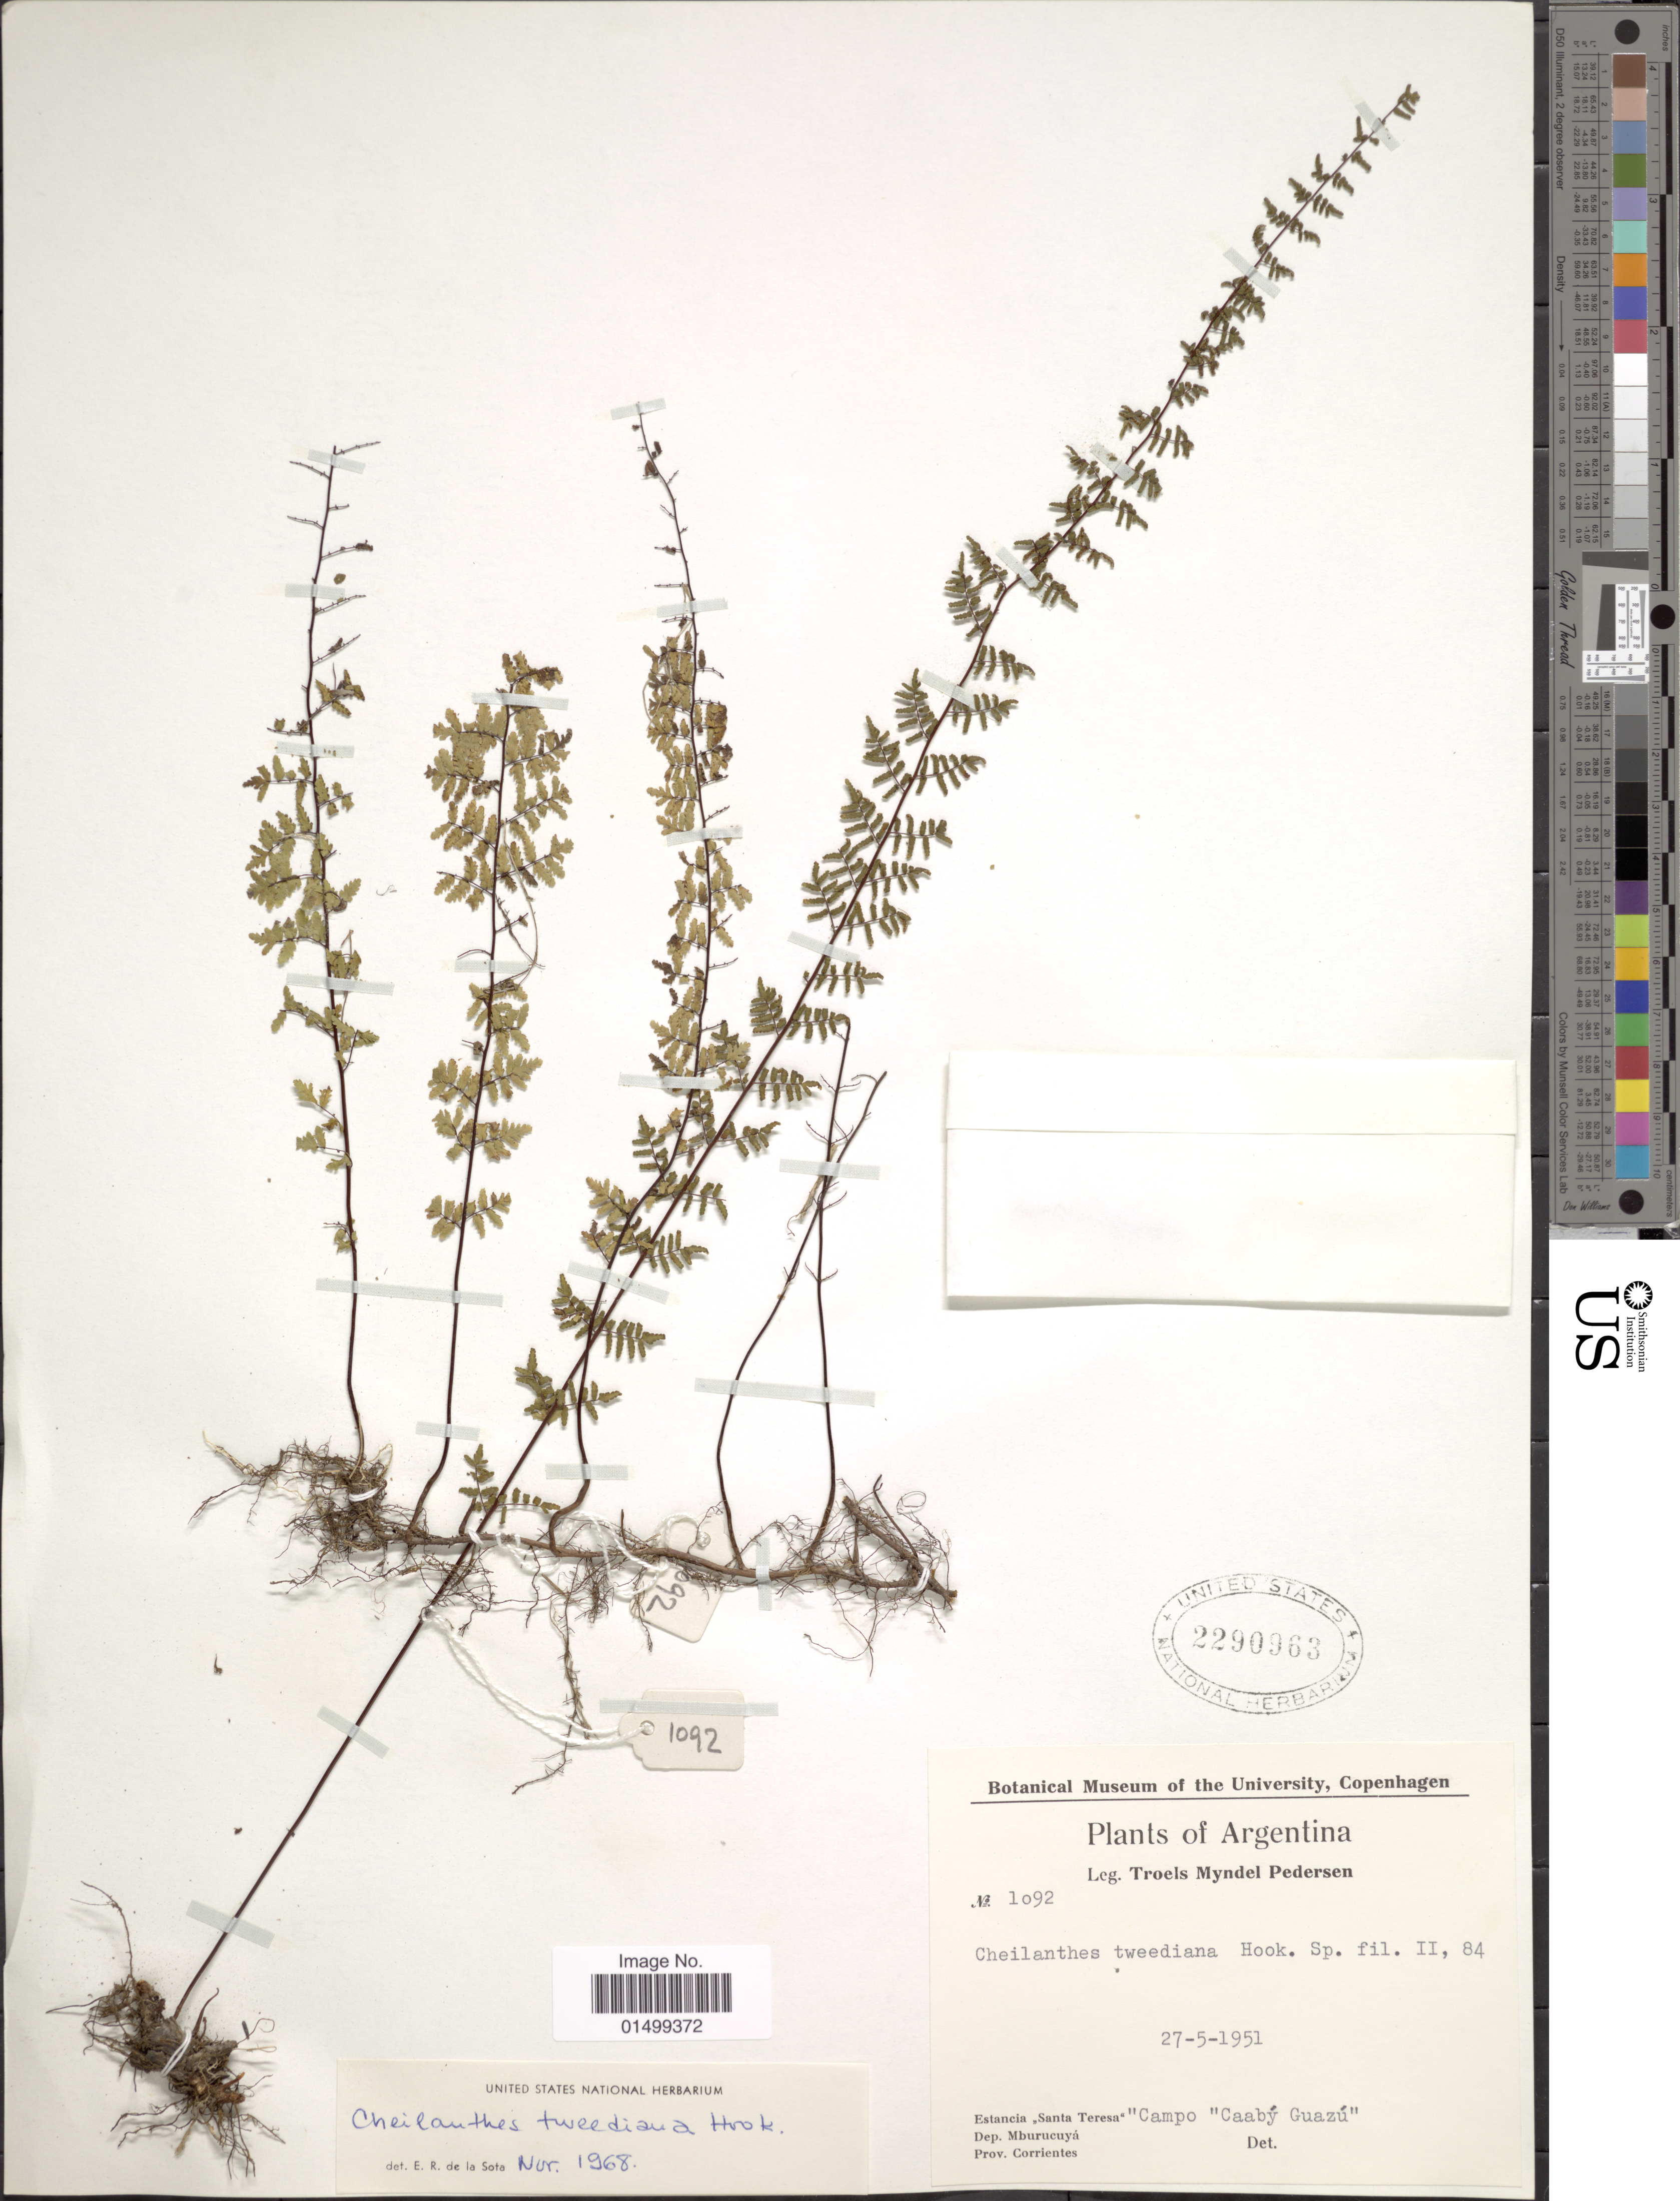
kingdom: Plantae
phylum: Tracheophyta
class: Polypodiopsida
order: Polypodiales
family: Pteridaceae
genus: Cheilanthes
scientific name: Cheilanthes tweediana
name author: Hook.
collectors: T. Pederson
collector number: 1092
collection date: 1951-05-27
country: Argentina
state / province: Corrientes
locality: Estancia "Santa Teresa", Campo "Caabý Guazú", Dep. Mburucuyá.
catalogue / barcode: US 2290963